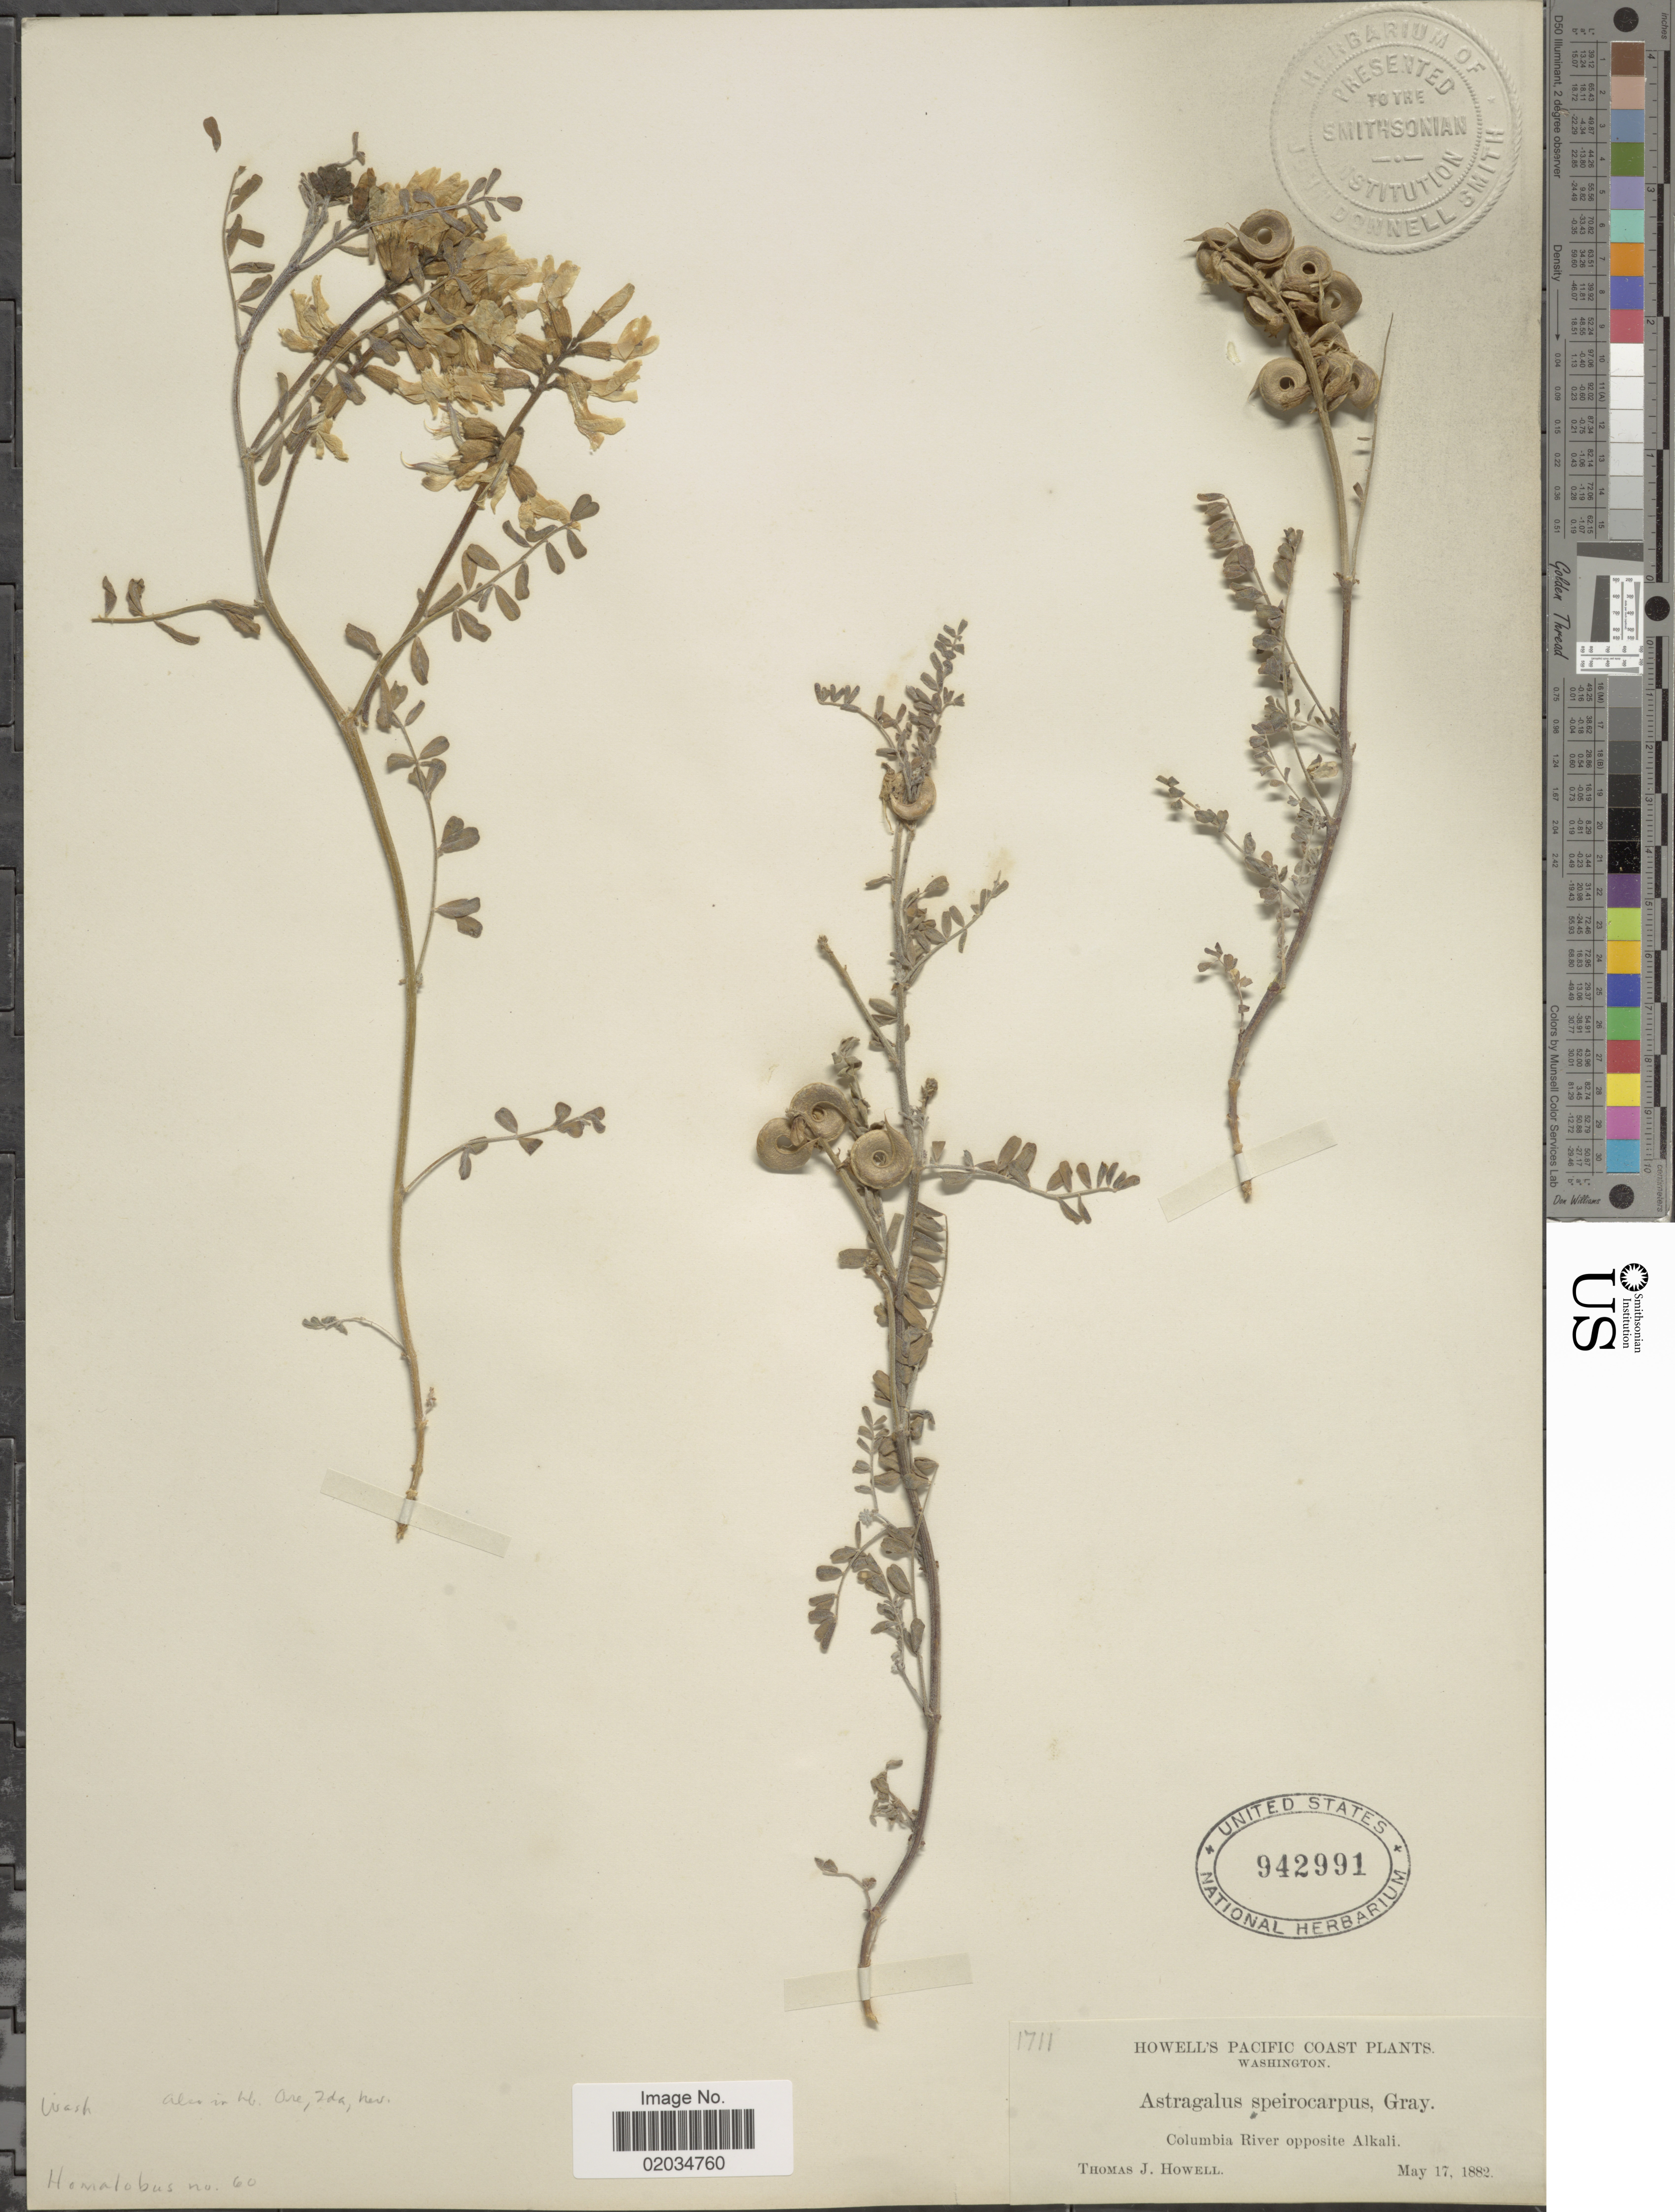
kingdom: Plantae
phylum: Tracheophyta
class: Magnoliopsida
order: Fabales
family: Fabaceae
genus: Astragalus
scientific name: Astragalus speirocarpus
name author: A. Gray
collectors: T. J. Howell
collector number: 1711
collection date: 1882-05-17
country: United States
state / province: Washington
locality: Pacific Coast. Columbia River opposite Alkali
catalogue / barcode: US 942991